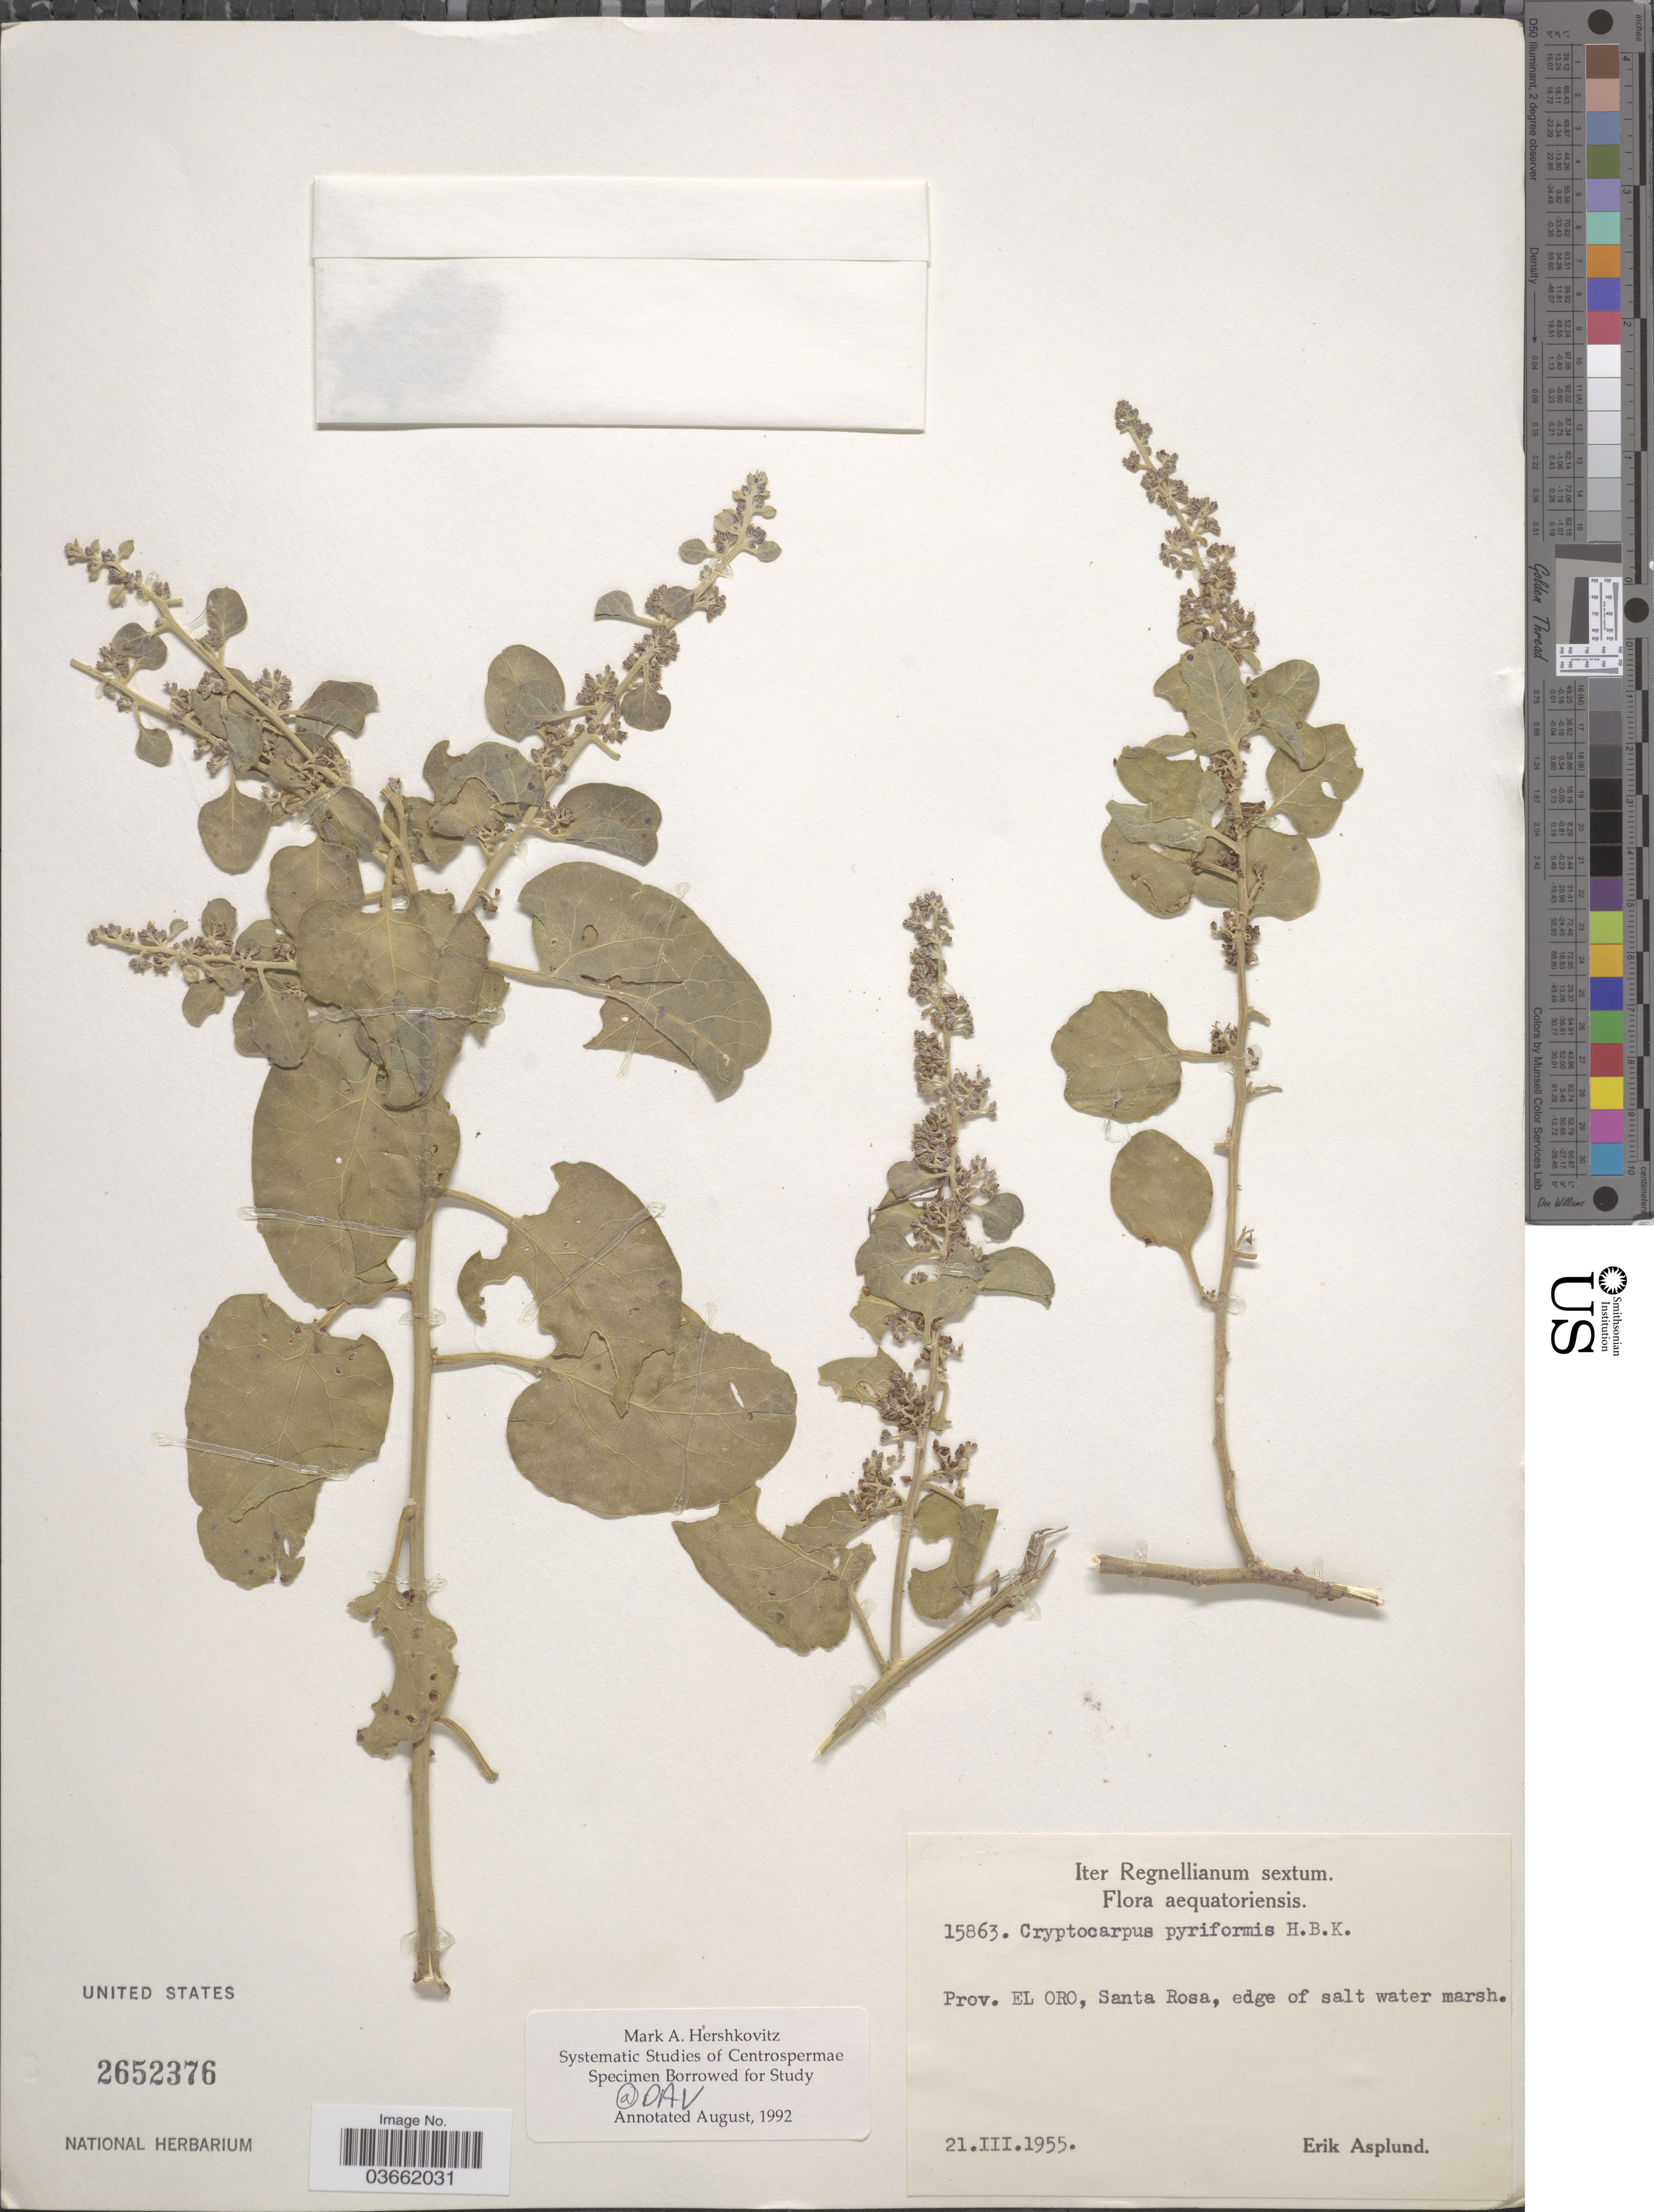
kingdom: Plantae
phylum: Tracheophyta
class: Magnoliopsida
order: Caryophyllales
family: Nyctaginaceae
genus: Cryptocarpus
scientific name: Cryptocarpus pyriformis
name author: Kunth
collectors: E. Asplund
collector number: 15863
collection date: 1955-03-21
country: Ecuador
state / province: El Oro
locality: Santa Rosa, edge of salt water marsh.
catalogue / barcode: US 2652376